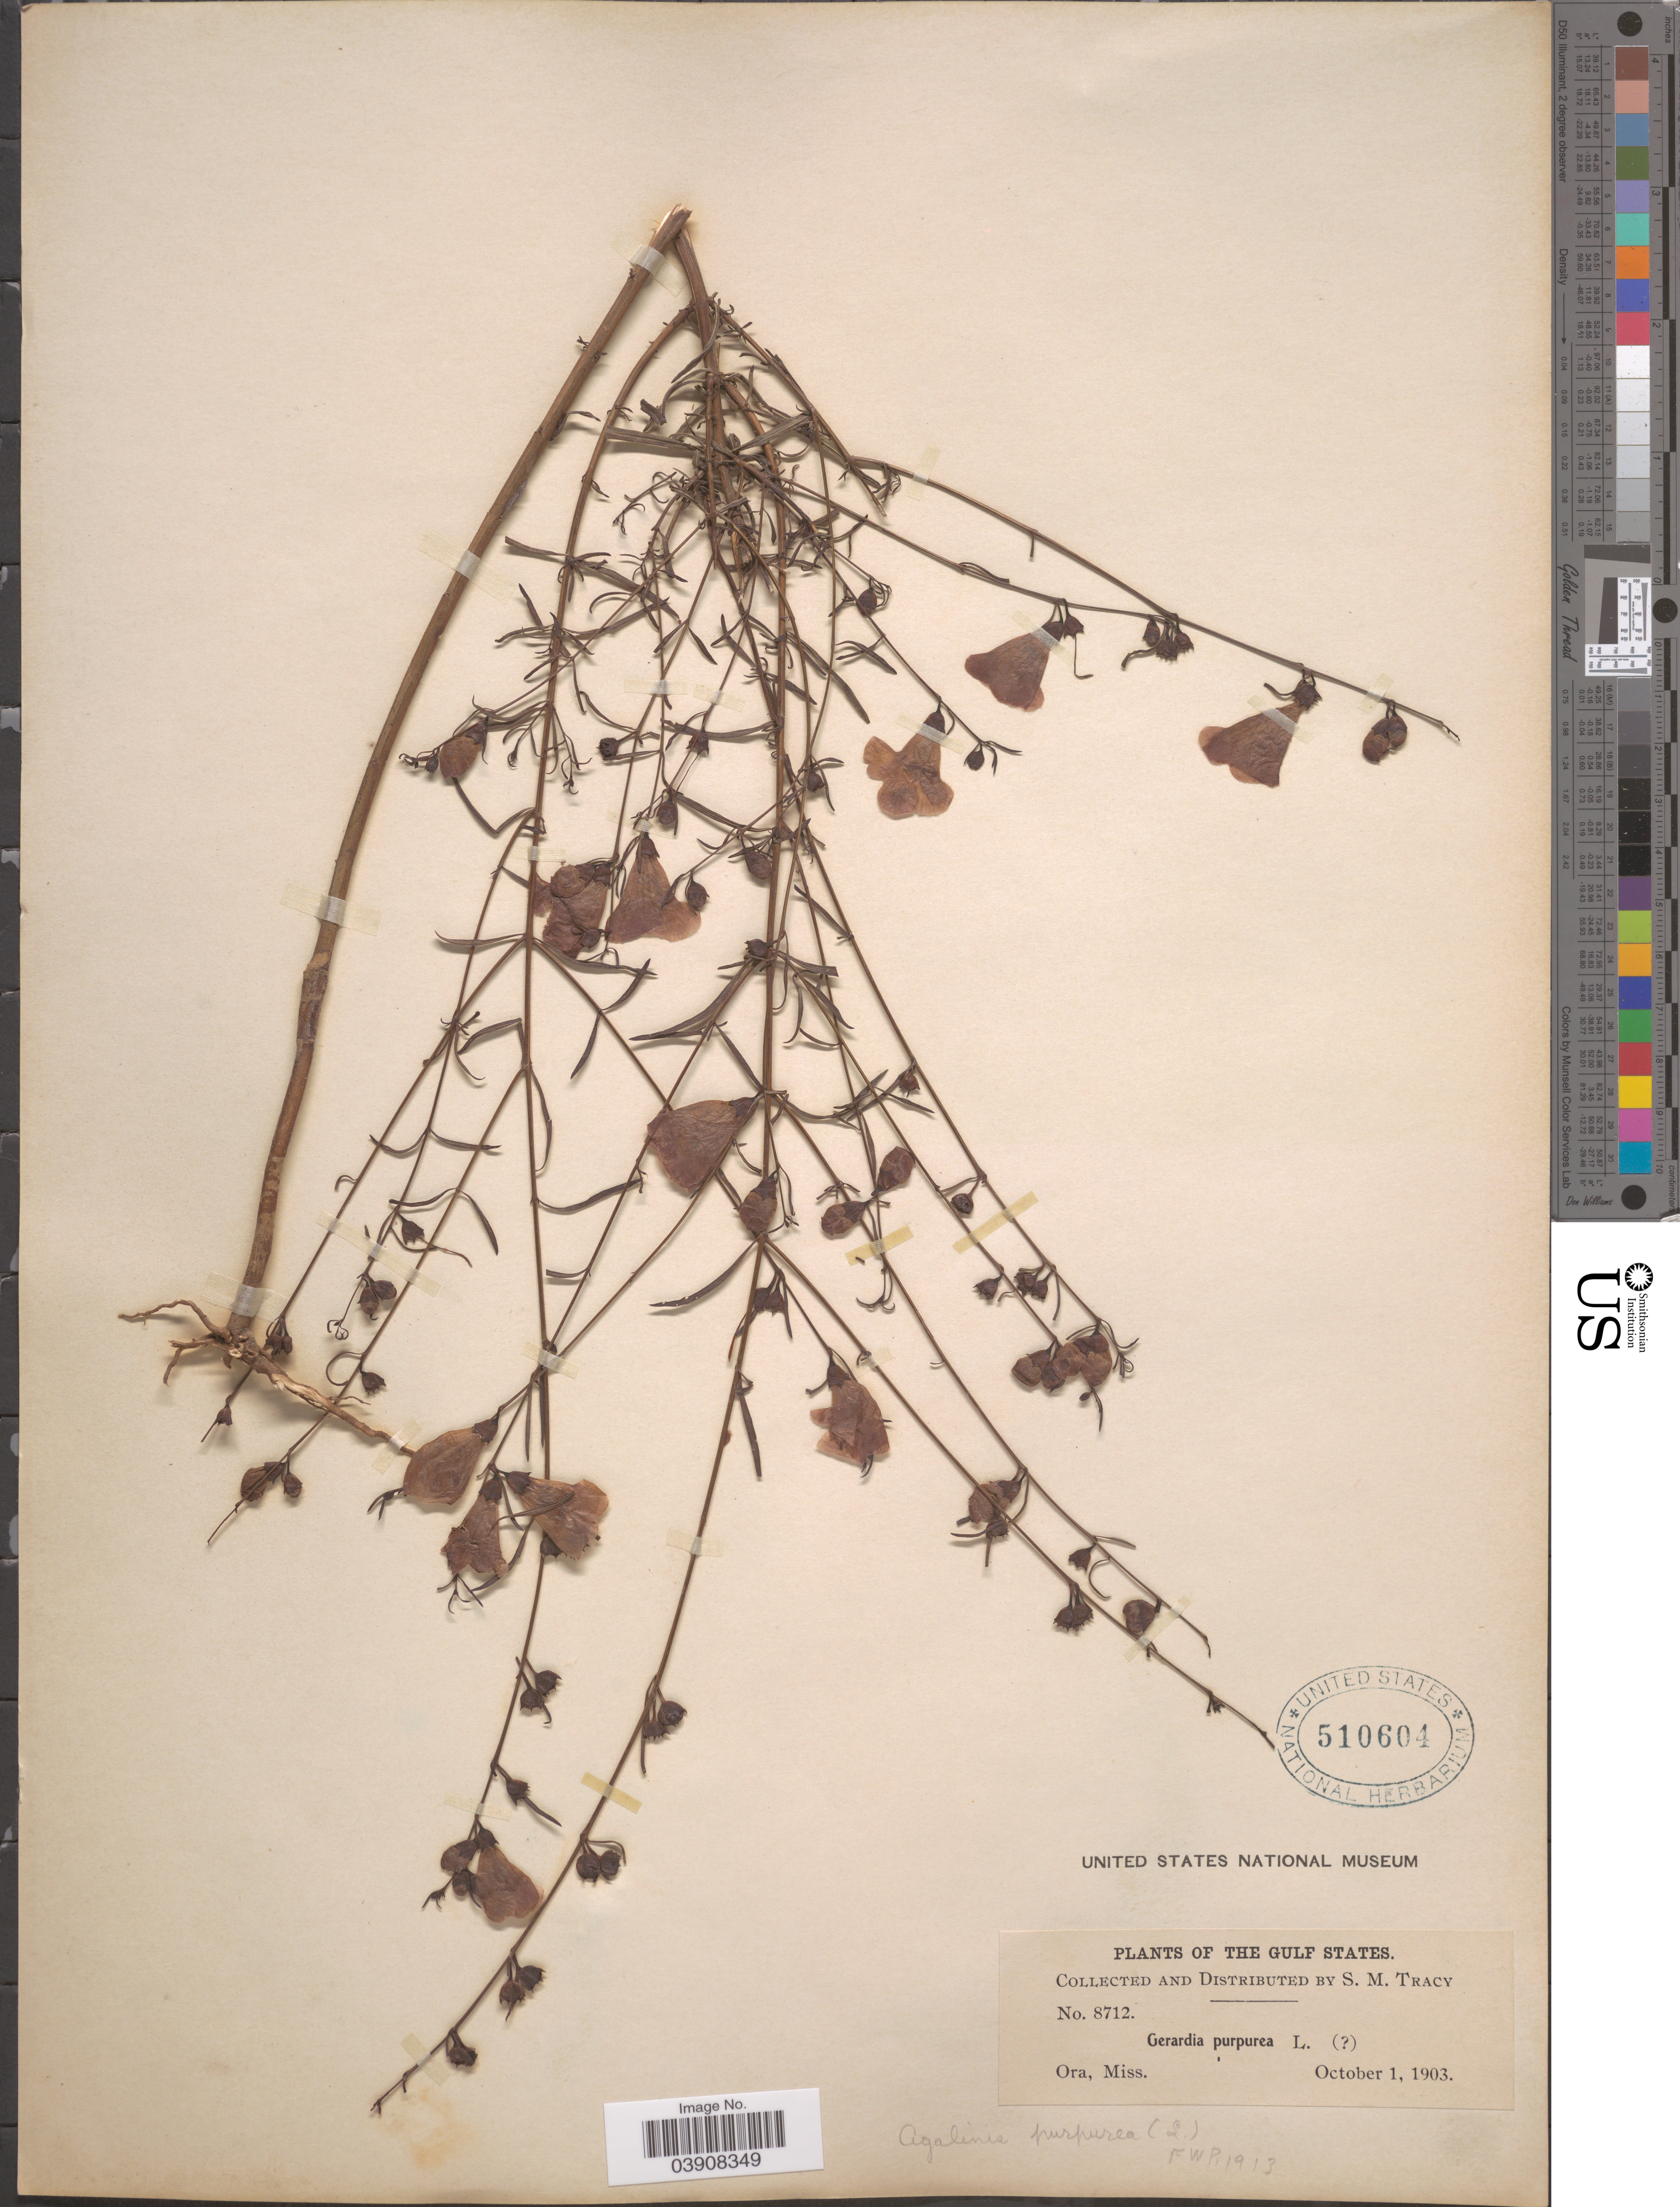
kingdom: Plantae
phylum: Tracheophyta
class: Magnoliopsida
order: Lamiales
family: Orobanchaceae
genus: Agalinis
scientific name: Agalinis purpurea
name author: (L.) Pennell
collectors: S. M. Tracy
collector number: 8712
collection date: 1903-10-01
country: United States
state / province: Mississippi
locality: Gulf States. Ora.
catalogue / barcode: US 510604